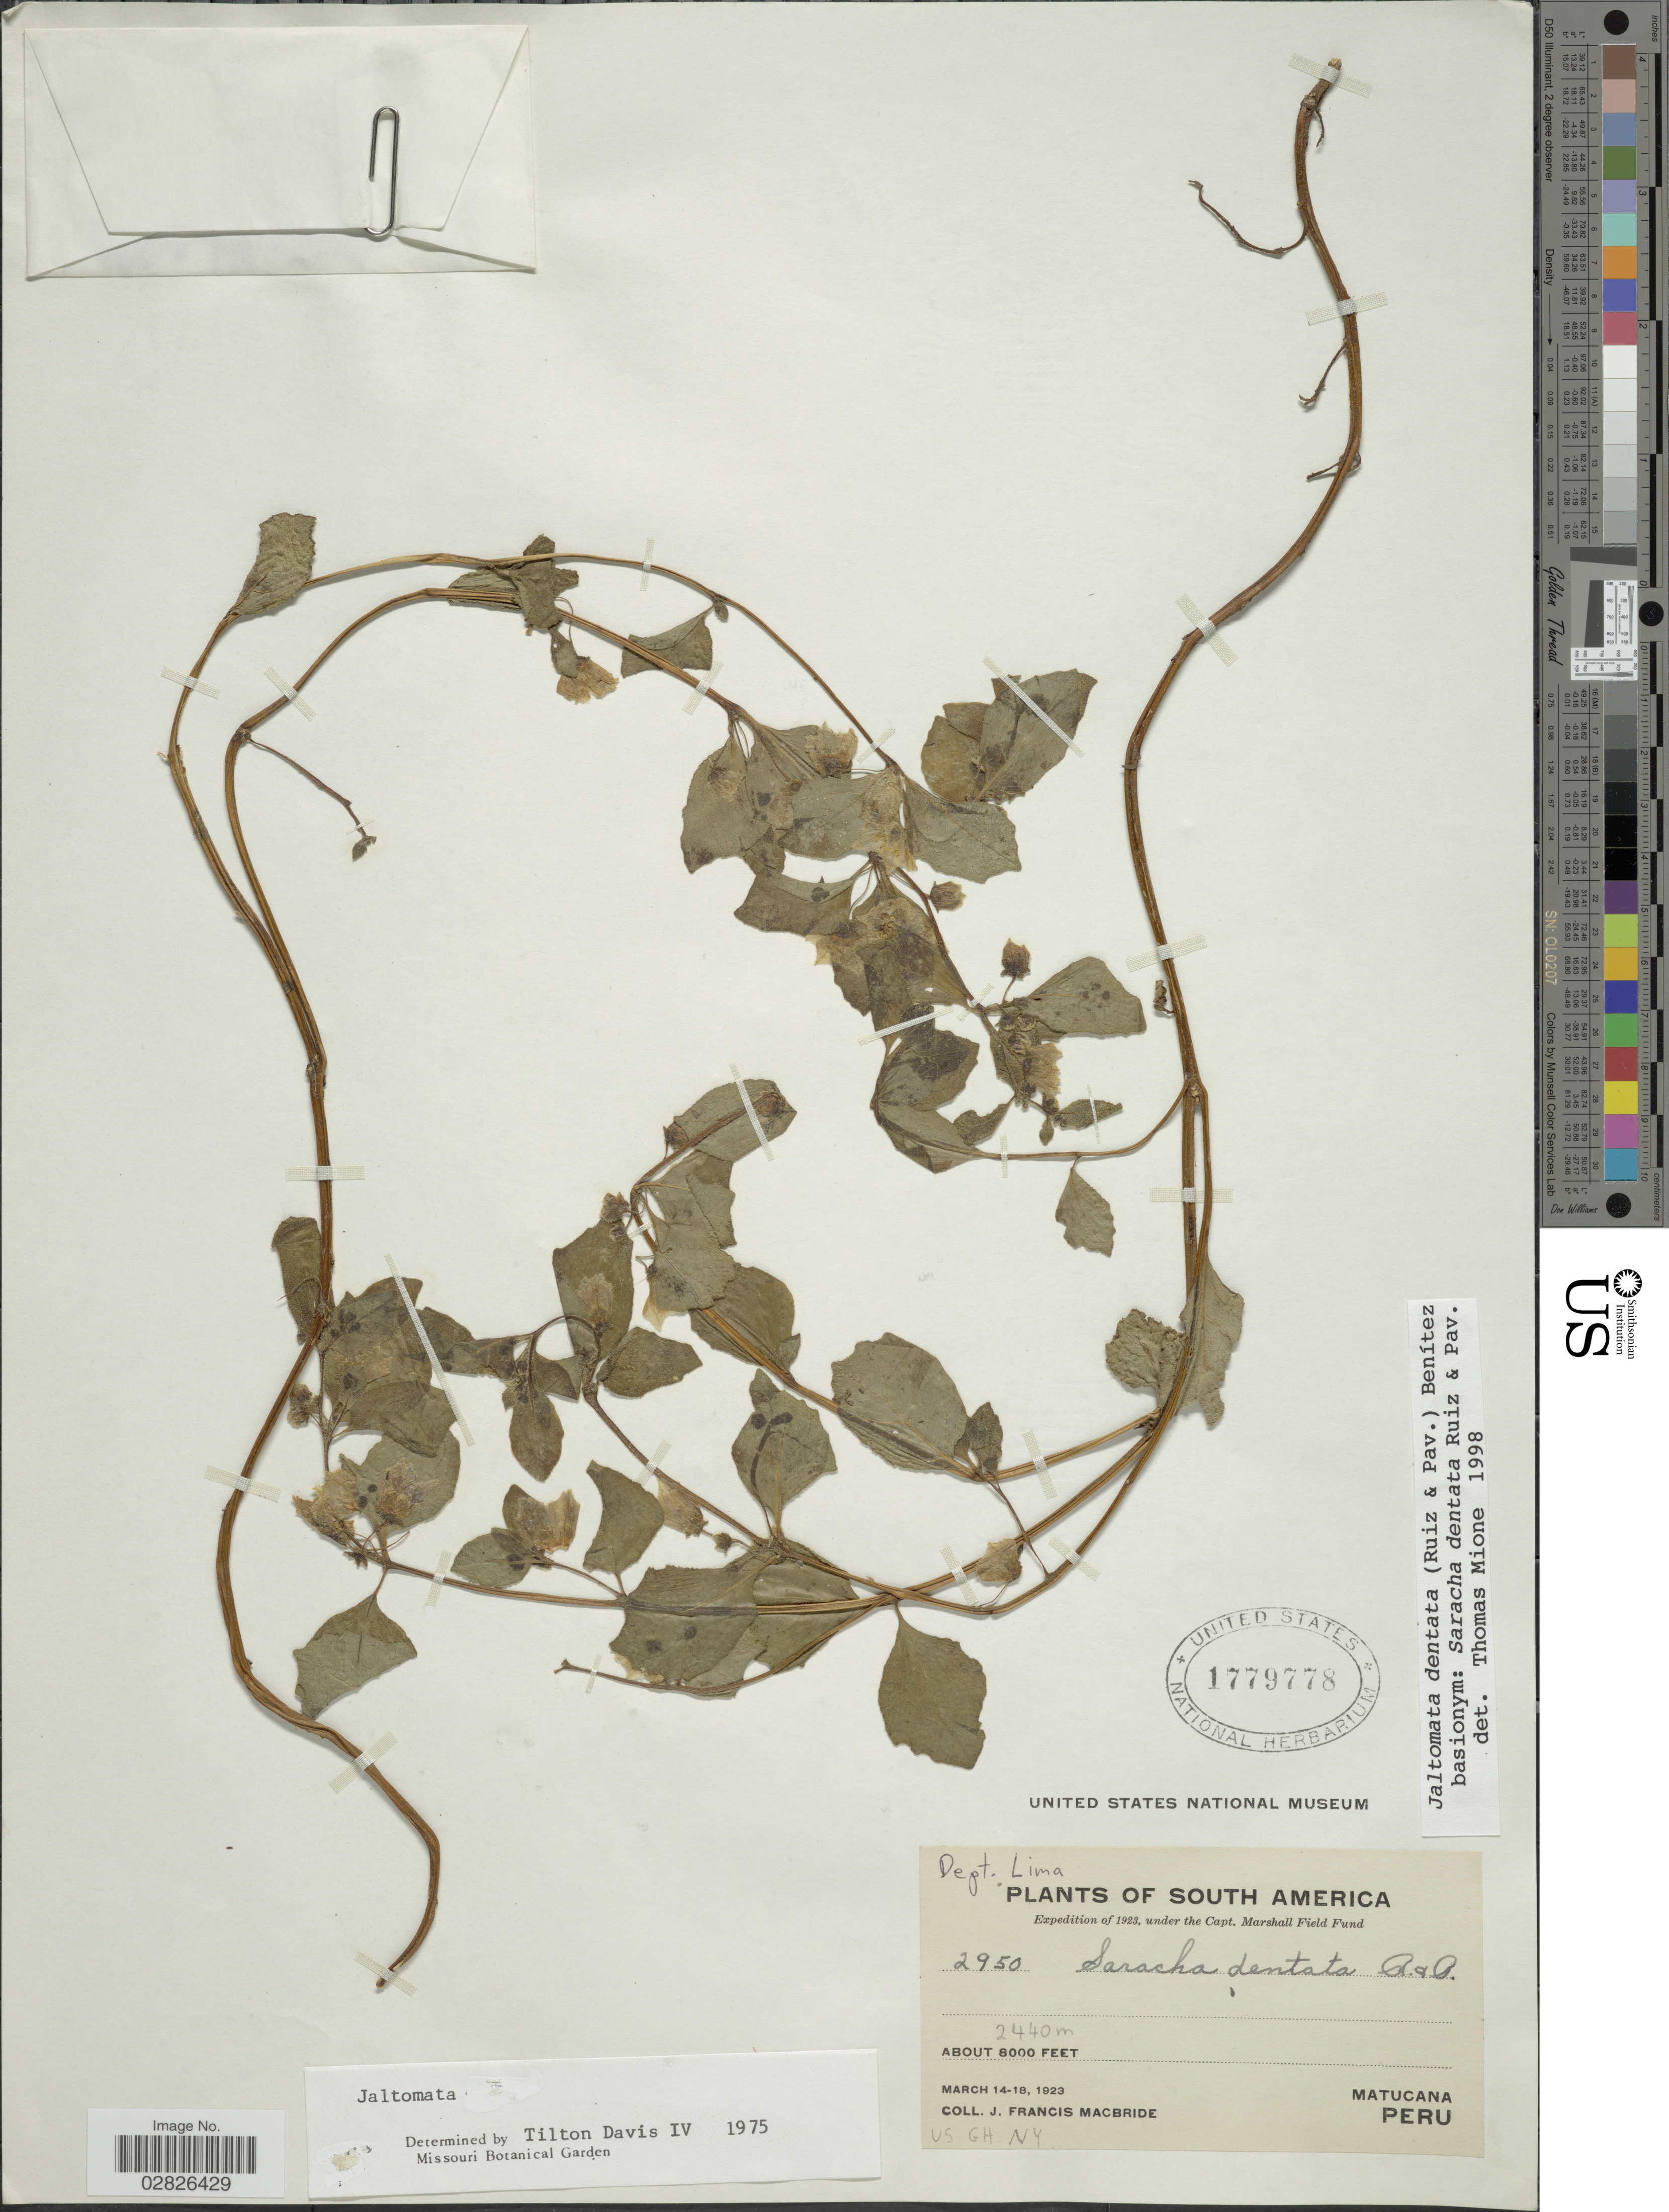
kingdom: Plantae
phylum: Tracheophyta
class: Magnoliopsida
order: Solanales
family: Solanaceae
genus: Jaltomata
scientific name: Jaltomata dentata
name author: (Ruiz & Pav.) Benítez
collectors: J. F. Macbride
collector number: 2950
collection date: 1923-03-14/1923-03-18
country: Peru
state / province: Lima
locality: Matucana, Dept. Lima.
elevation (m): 2438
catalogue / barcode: US 1779778